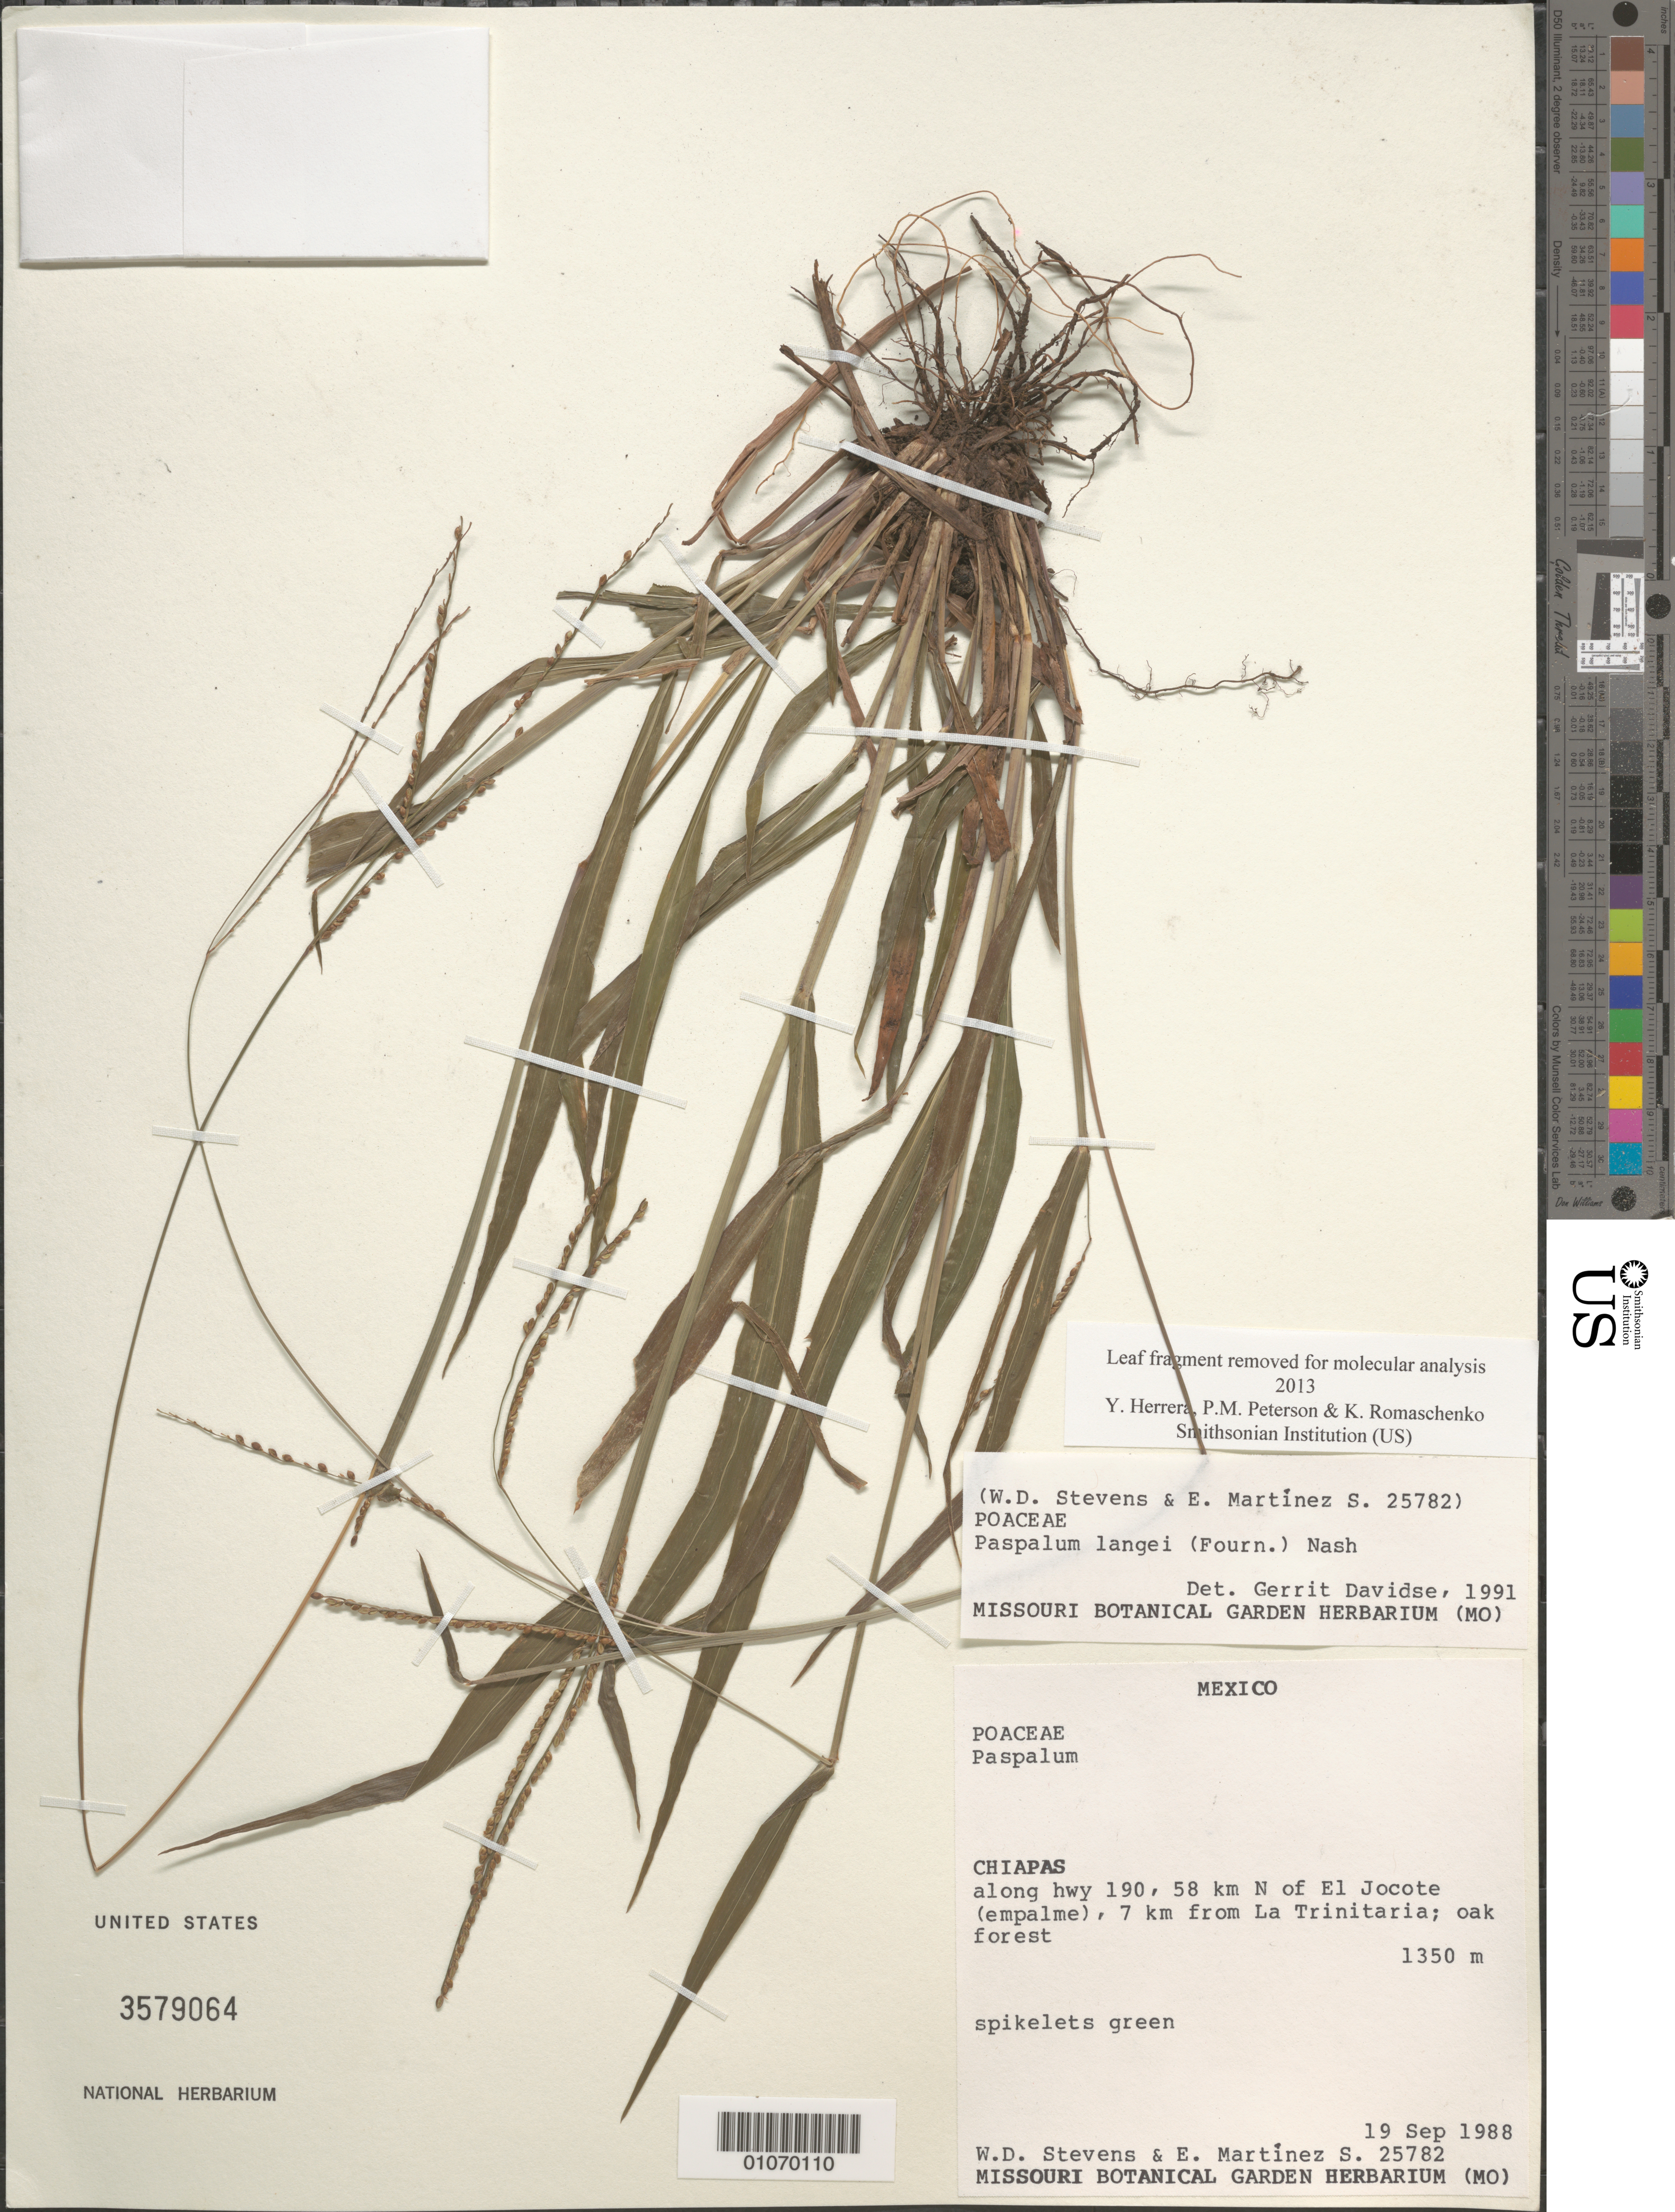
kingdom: Plantae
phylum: Tracheophyta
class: Liliopsida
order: Poales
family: Poaceae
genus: Paspalum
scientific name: Paspalum langei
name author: (E. Fourn.) Nash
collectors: W. D. Stevens & E. M. Martínez S.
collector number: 25782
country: Mexico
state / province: Chiapas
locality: Along hwy 190, N of El Jocote (Empalme), from La Trinitaria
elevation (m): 1350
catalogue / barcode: US 3579064